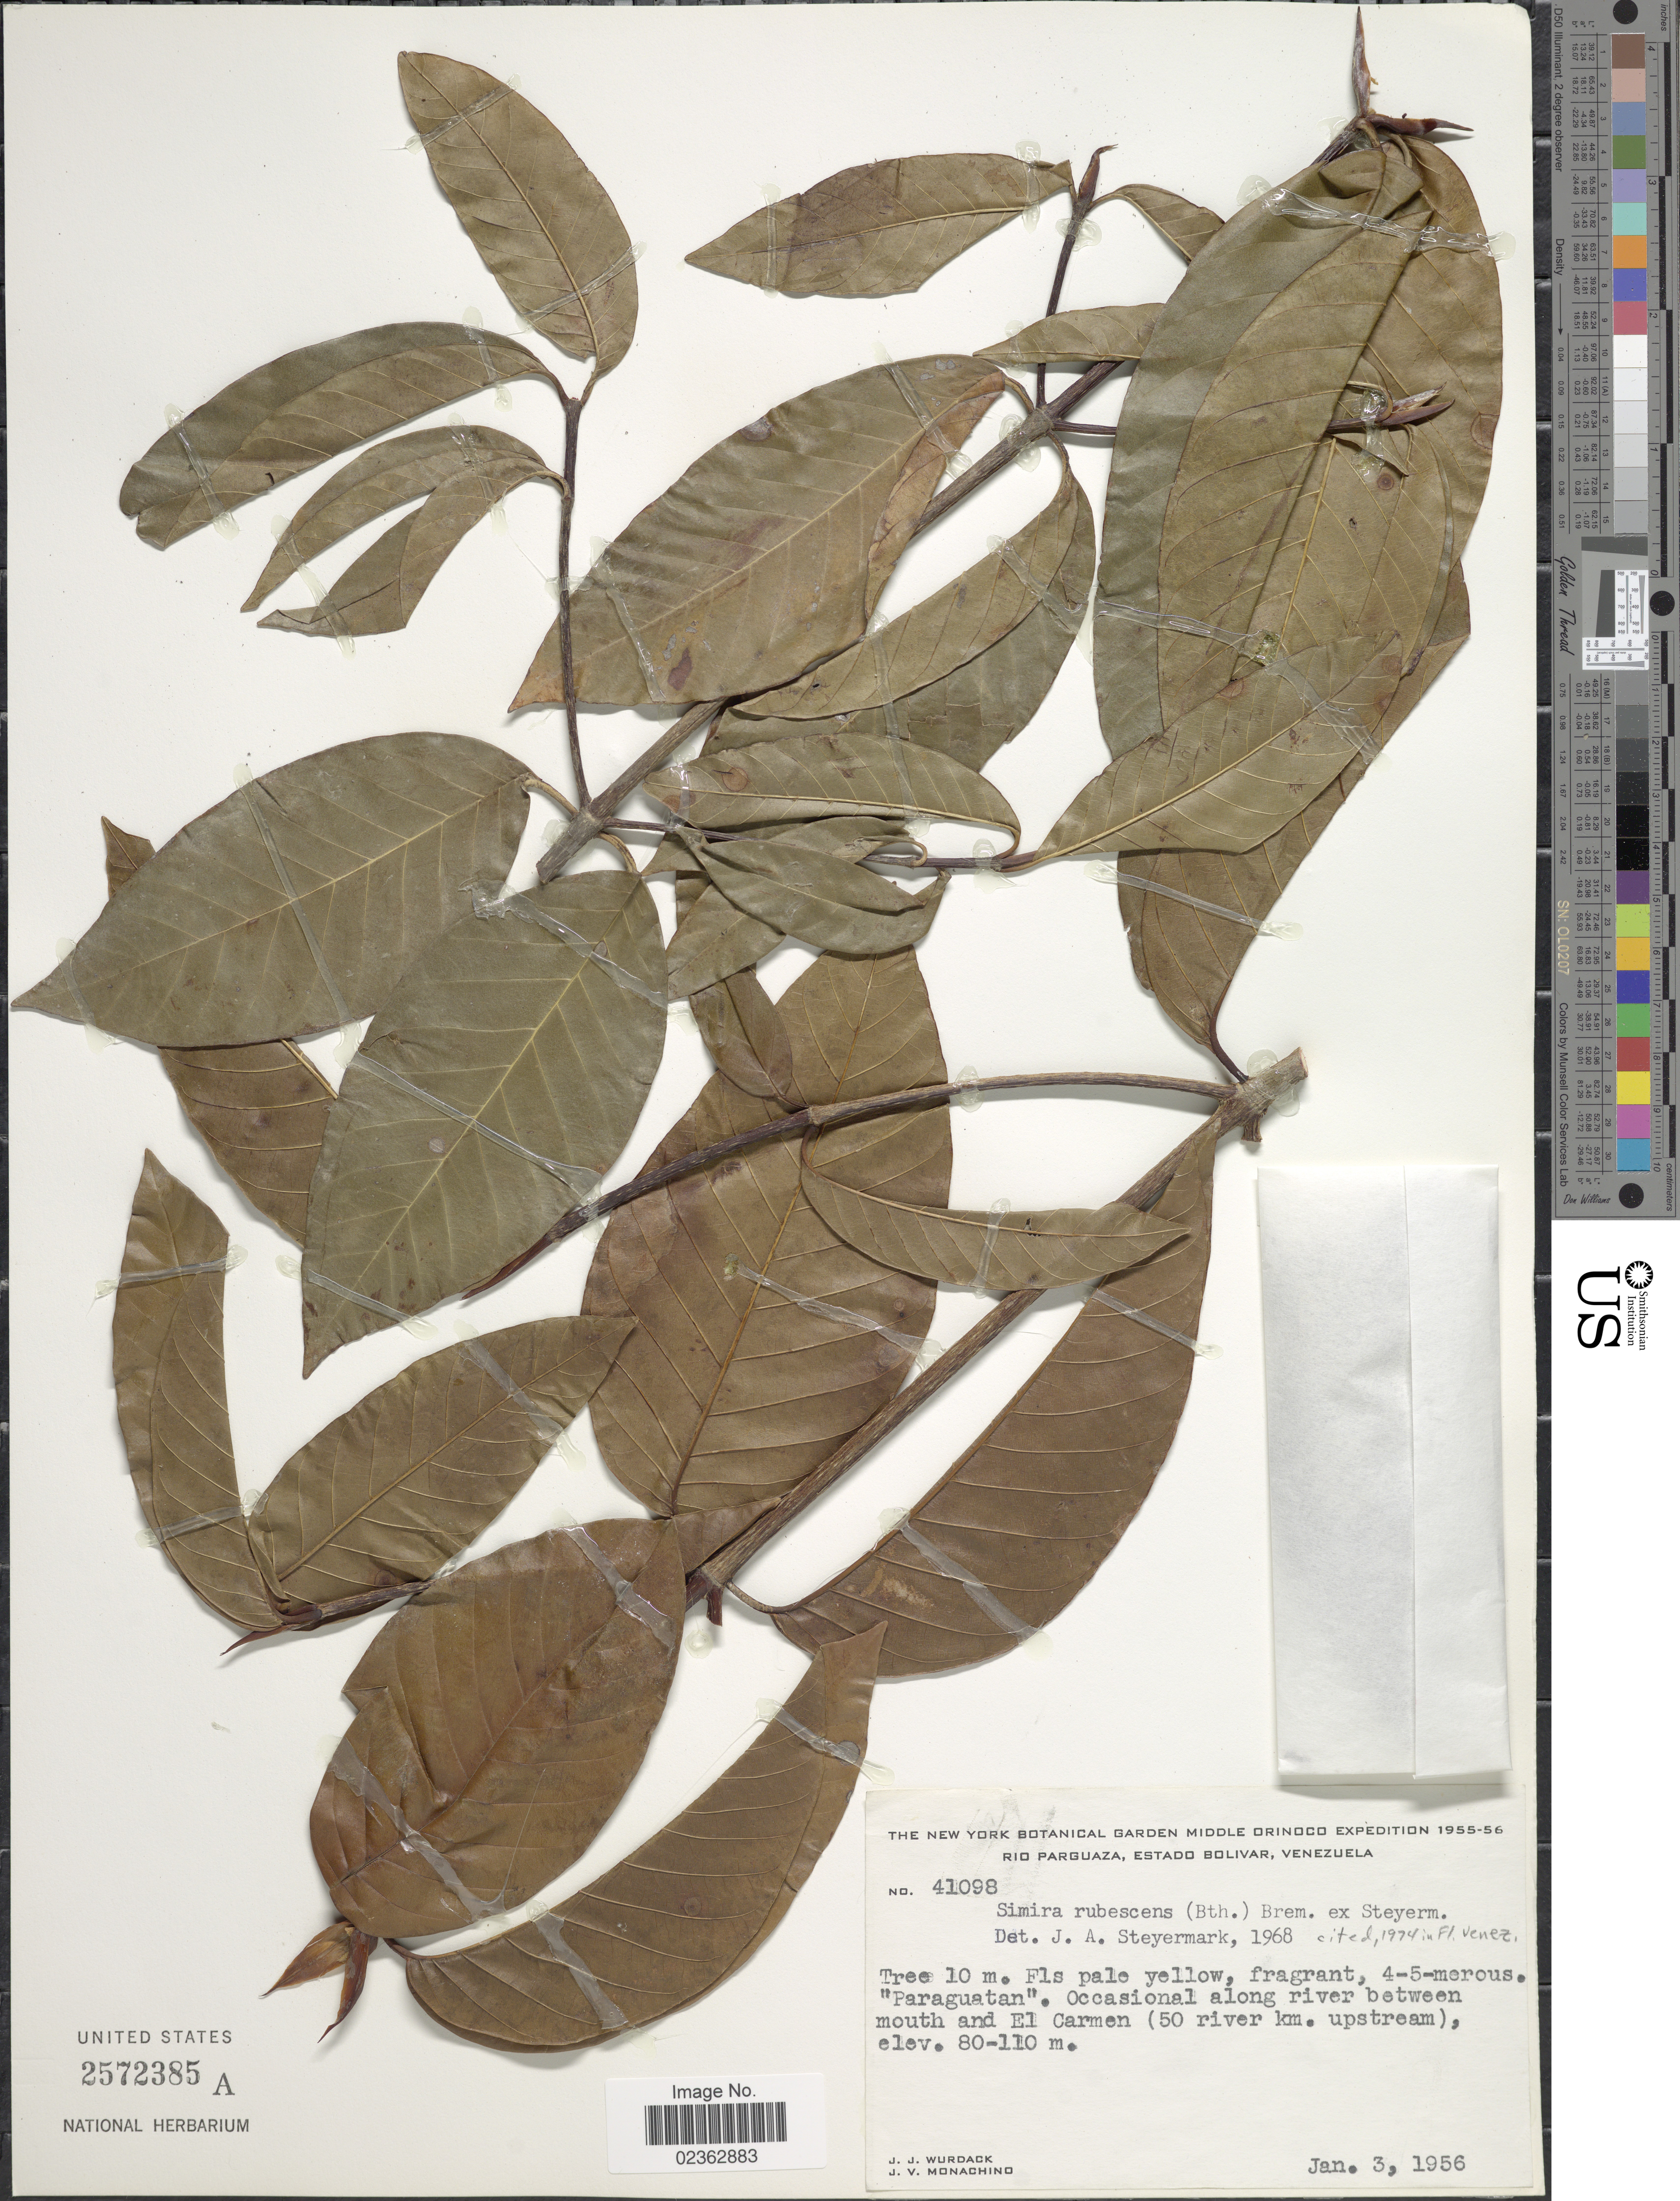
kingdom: Plantae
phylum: Tracheophyta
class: Magnoliopsida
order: Gentianales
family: Rubiaceae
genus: Simira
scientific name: Simira rubescens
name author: (Benth.) Bremek. ex Steyerm.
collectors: J. J. Wurdack & J. V. Monachino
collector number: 41098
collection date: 1956-01-03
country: Venezuela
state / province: Bolivar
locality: Rio Parguaza, along river between mouth and El Carmen (50 river km. upstream)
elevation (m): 80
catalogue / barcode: US 2572385A